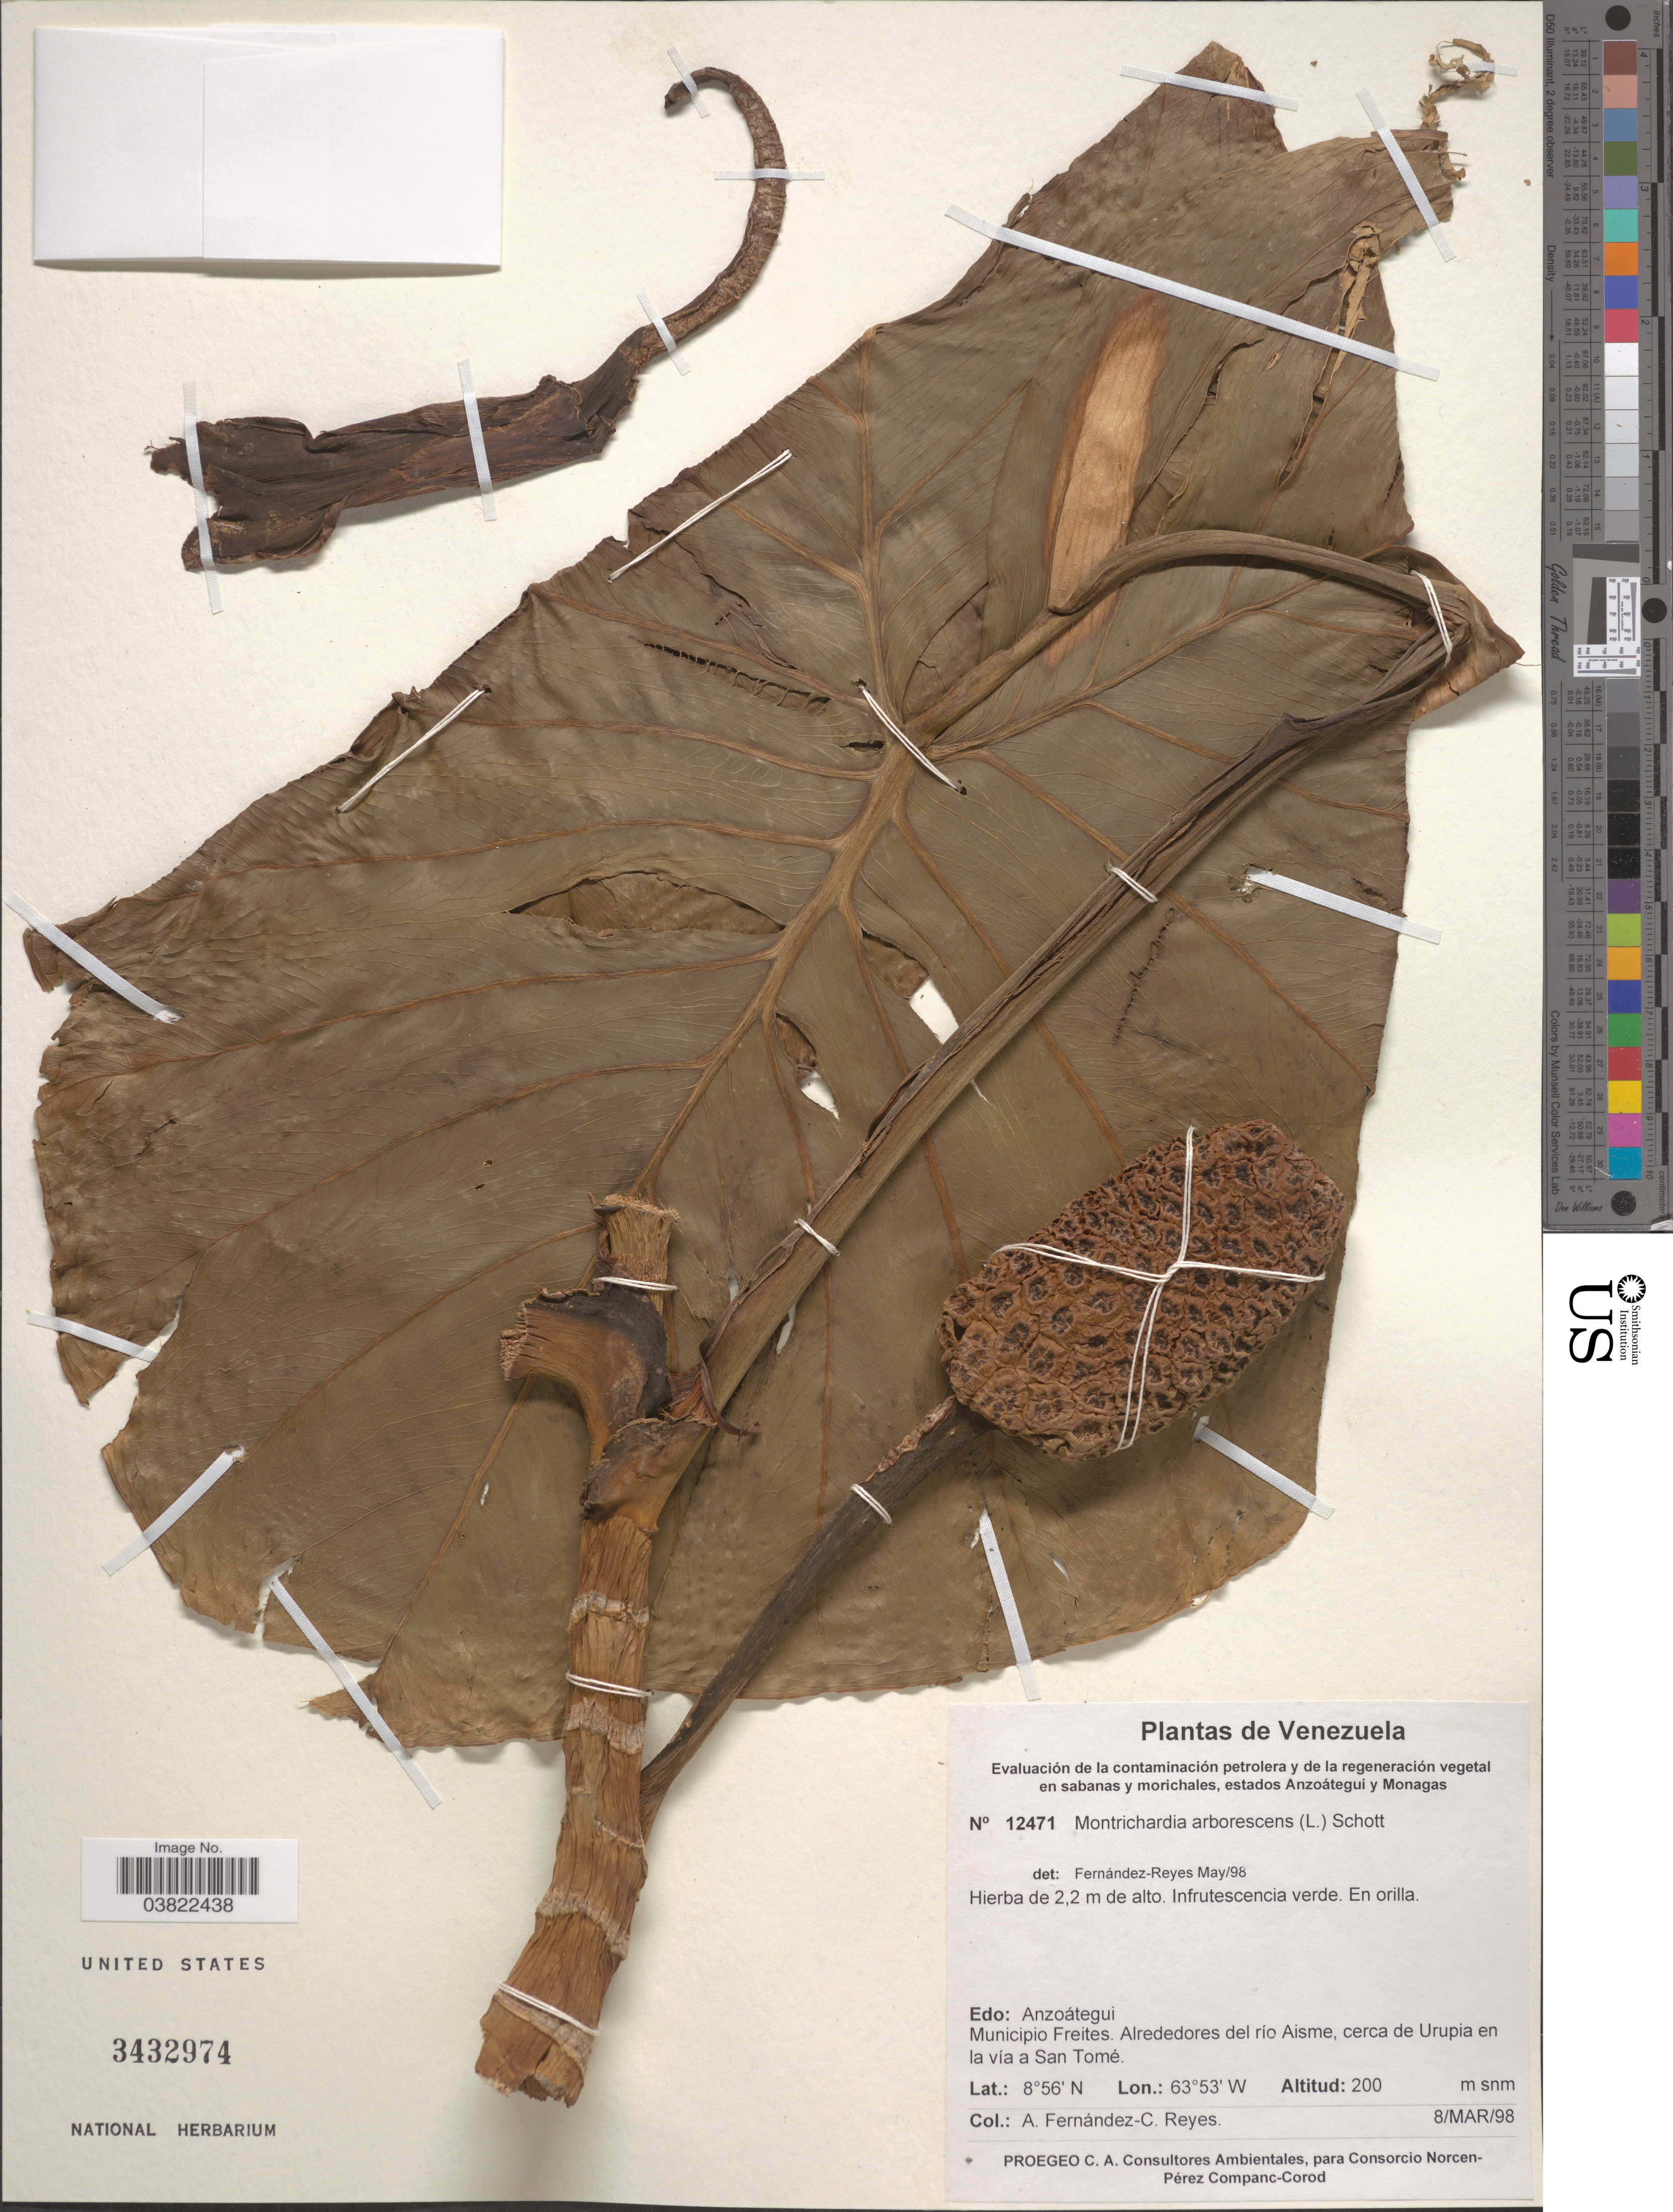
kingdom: Plantae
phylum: Tracheophyta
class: Liliopsida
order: Alismatales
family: Araceae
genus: Montrichardia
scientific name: Montrichardia arborea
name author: (Kunth) Schott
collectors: A. Fernández & C. Reyes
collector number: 12471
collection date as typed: Transcribed d/m/y: 8/3/98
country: Venezuela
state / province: Anzoategui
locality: Municipio Freites, Alrededores del río Aisme, cerca de Urupia en la vía a San Tomé.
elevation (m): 200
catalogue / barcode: US 3432974